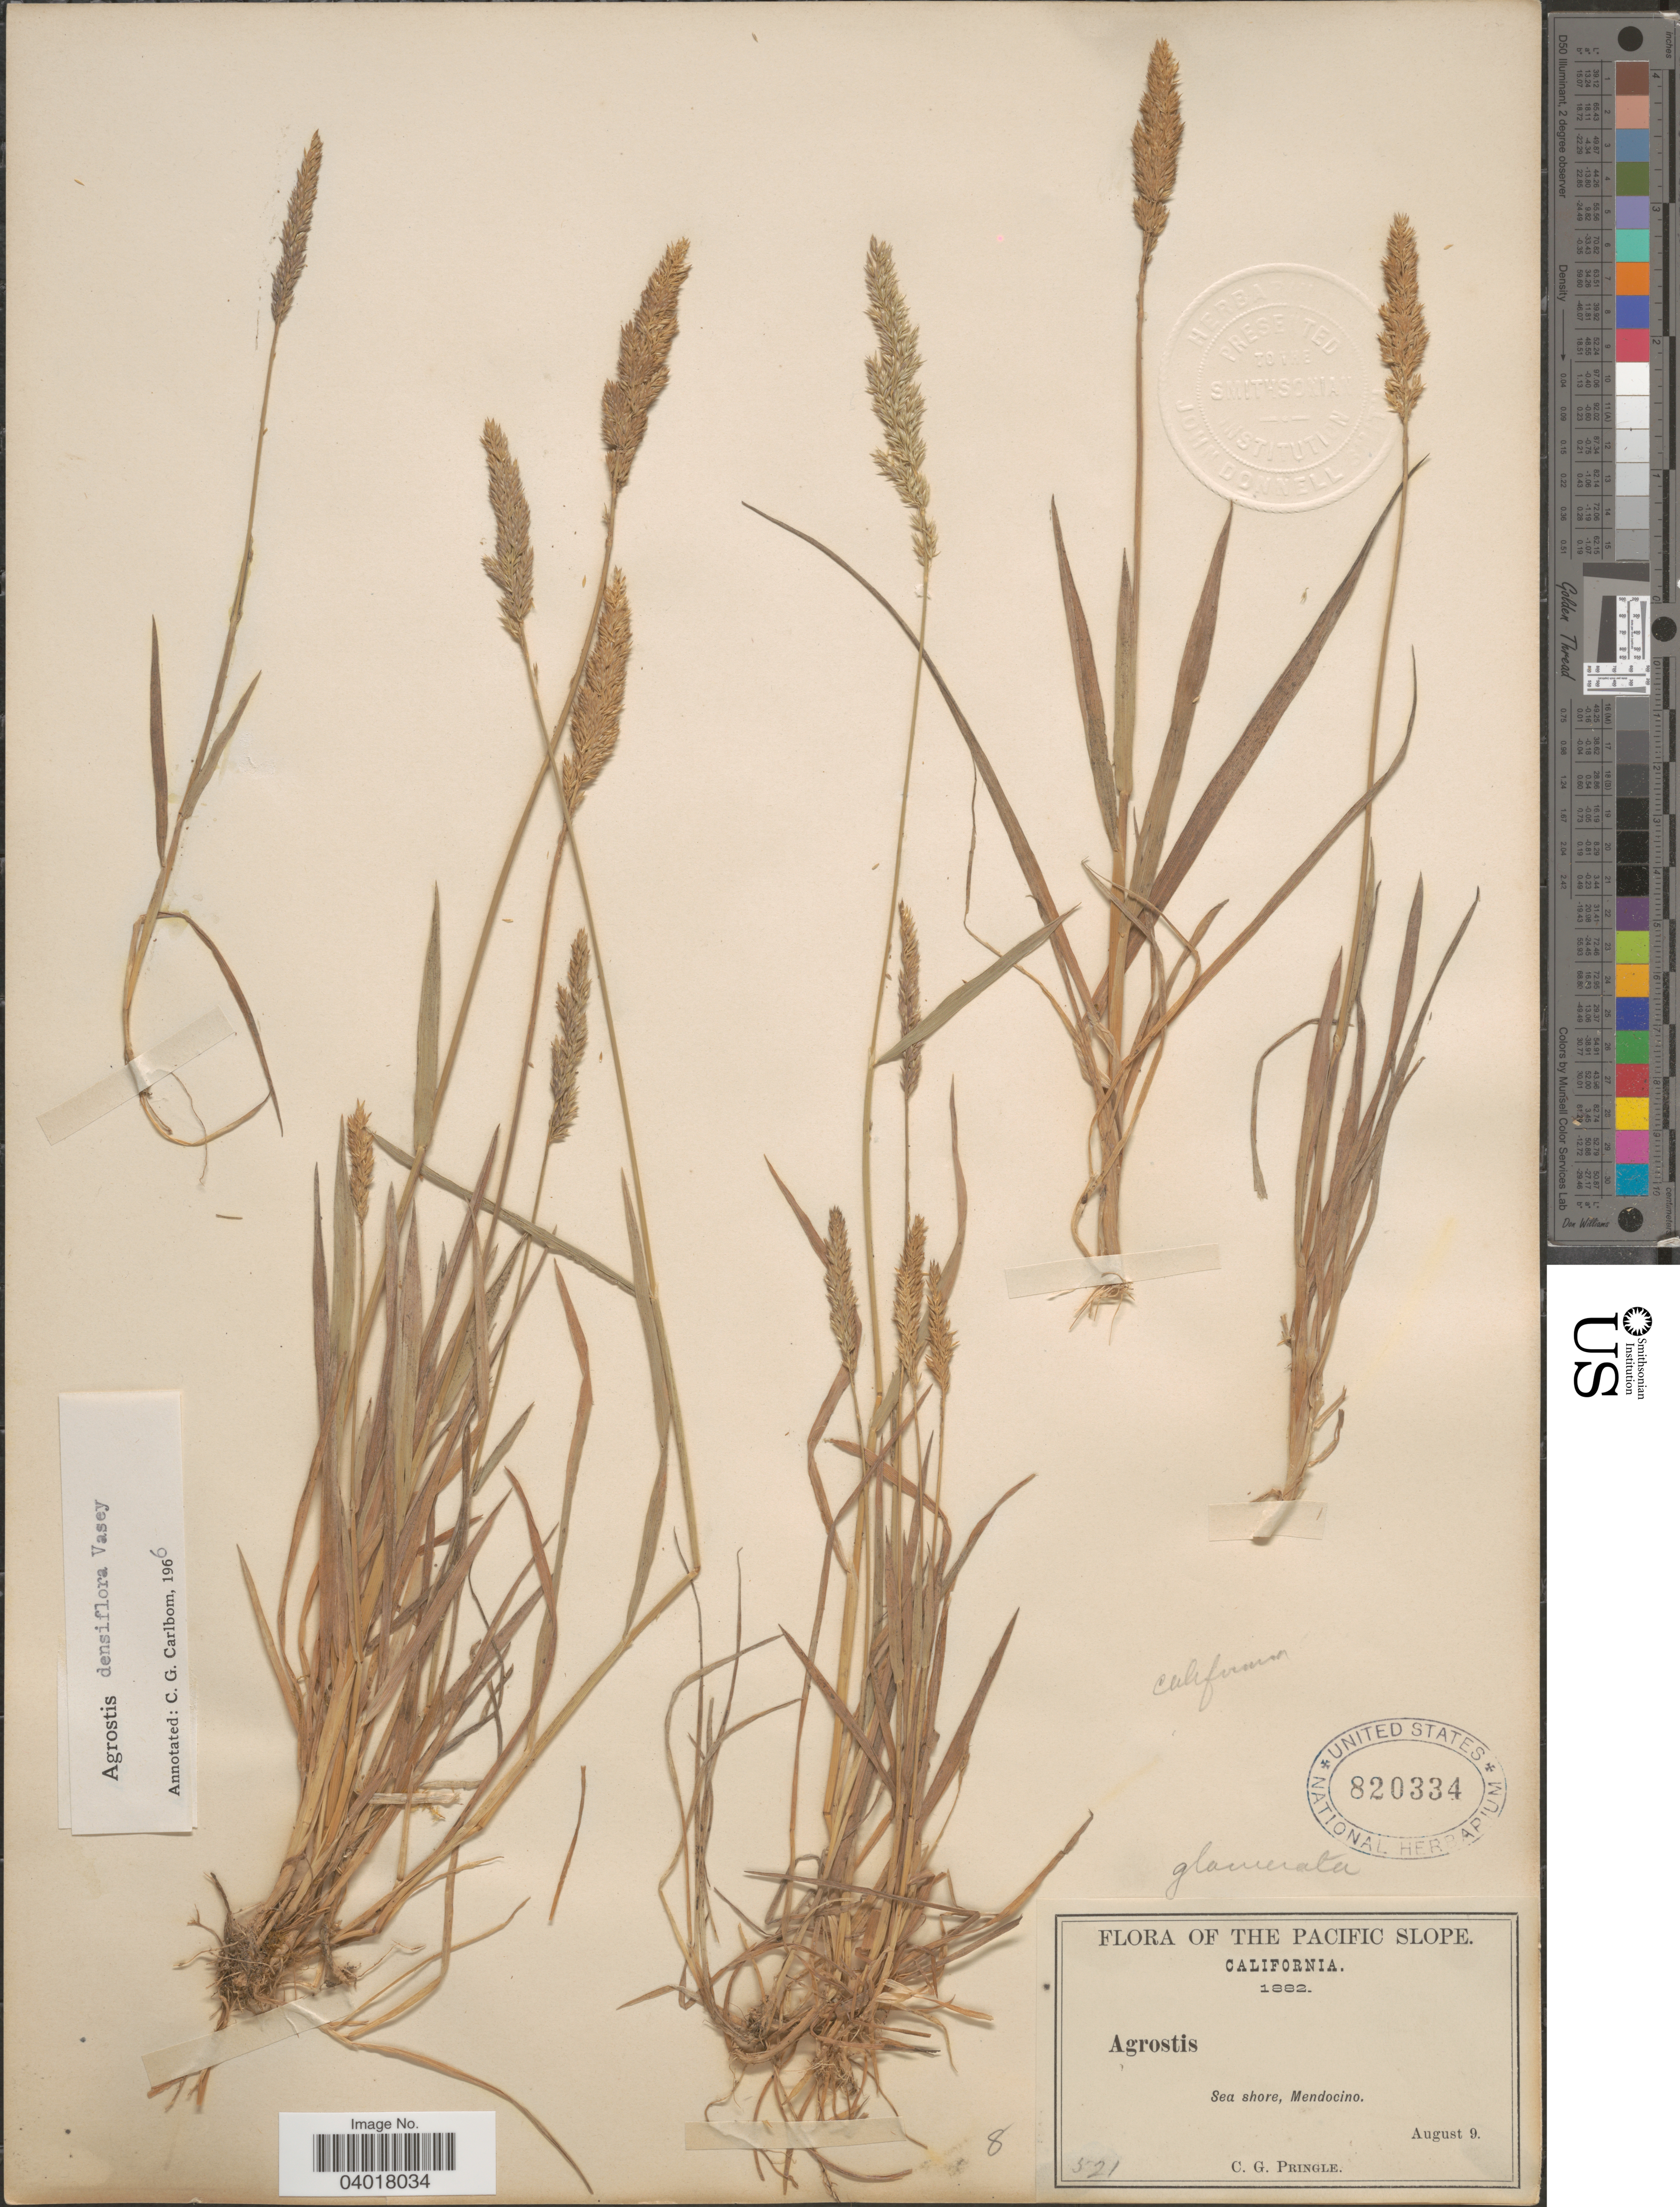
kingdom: Plantae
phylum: Tracheophyta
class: Liliopsida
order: Poales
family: Poaceae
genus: Agrostis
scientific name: Agrostis densiflora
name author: Vasey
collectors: C. G. Pringle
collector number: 521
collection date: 1882-08-09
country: United States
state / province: California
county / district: Mendocino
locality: Pacific Slope. Sea shore, Mendocino.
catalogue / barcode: US 820334